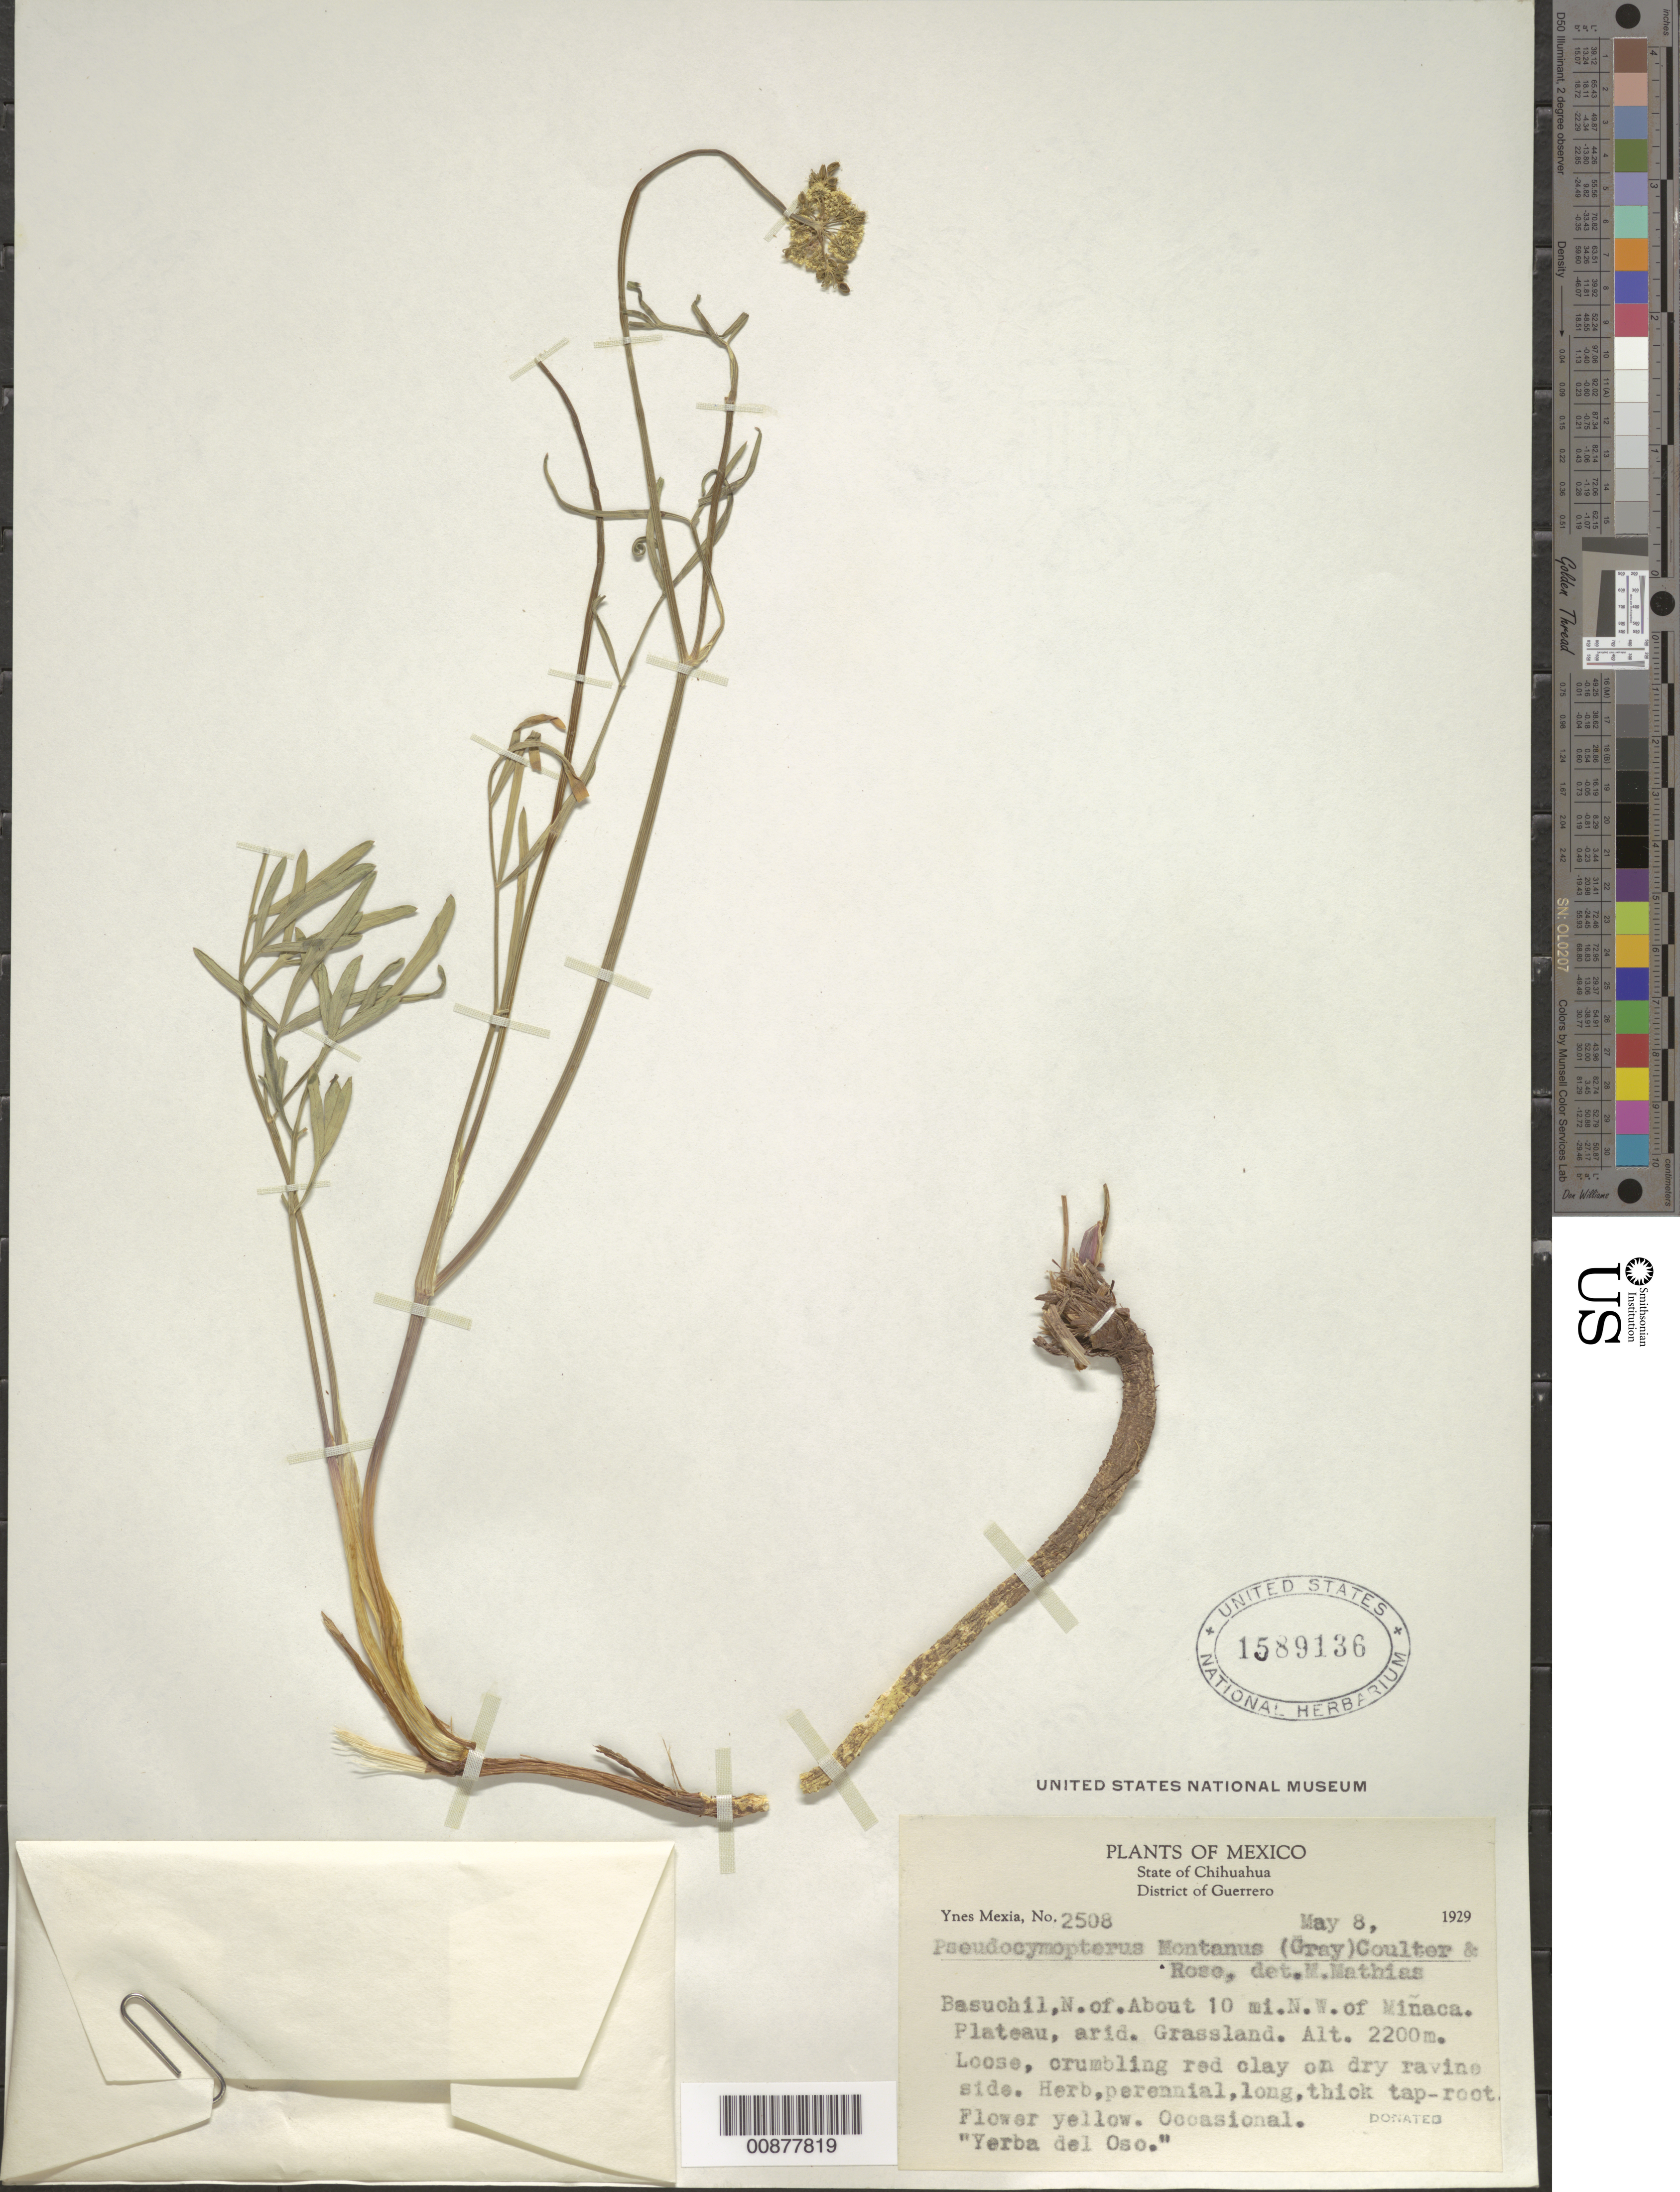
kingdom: Plantae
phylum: Tracheophyta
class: Magnoliopsida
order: Apiales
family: Apiaceae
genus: Pseudocymopterus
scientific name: Pseudocymopterus montanus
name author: (A. Gray) J.M. Coult. & Rose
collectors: Y. Mexia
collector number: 2508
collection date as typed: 08 May 1929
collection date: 1929-05-08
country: Mexico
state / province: Chihuahua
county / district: Guerrero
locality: Basuchil, N. of About 10 mi. NW of Miñaca.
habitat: Plateau, arid. Grassland. Loose, crumbling red clay on dry ravine side.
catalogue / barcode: US 1589136